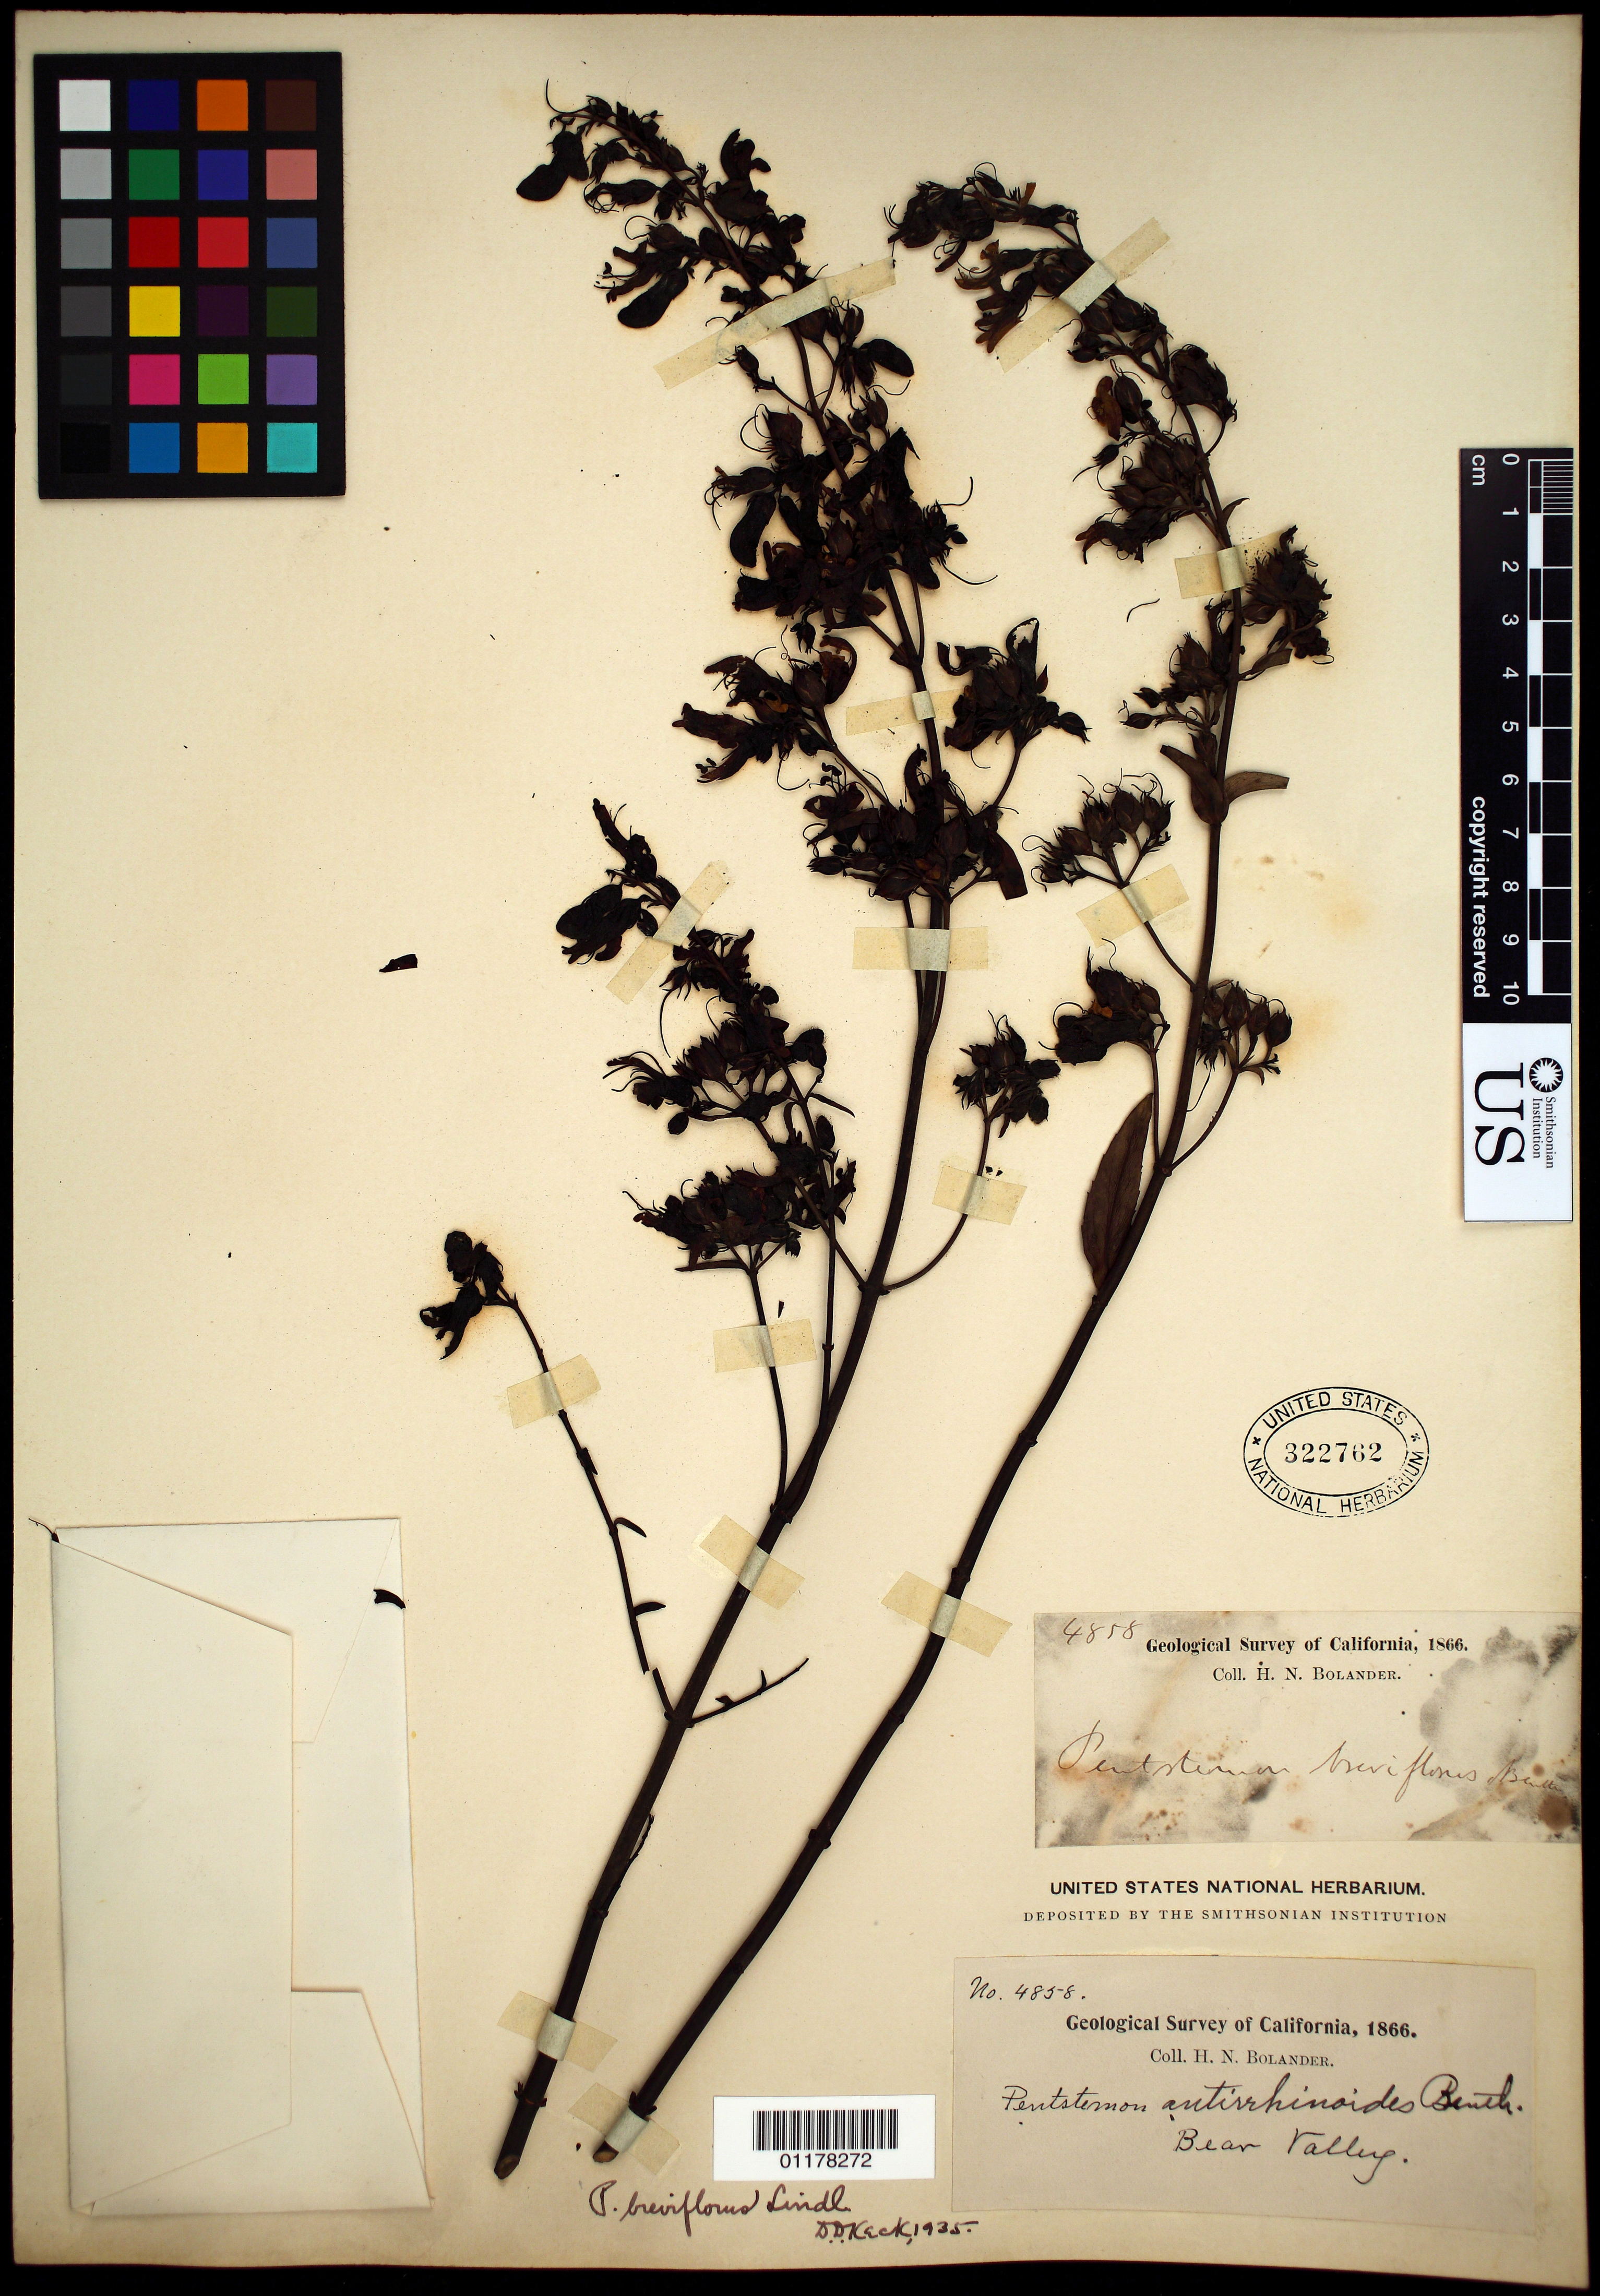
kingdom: Plantae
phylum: Tracheophyta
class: Magnoliopsida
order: Lamiales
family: Plantaginaceae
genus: Penstemon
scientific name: Penstemon breviflorus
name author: Lindl.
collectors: H. Bolander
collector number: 4858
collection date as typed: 1866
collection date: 1866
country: United States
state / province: California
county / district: San Bernardino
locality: Bear Valley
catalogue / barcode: US 322762